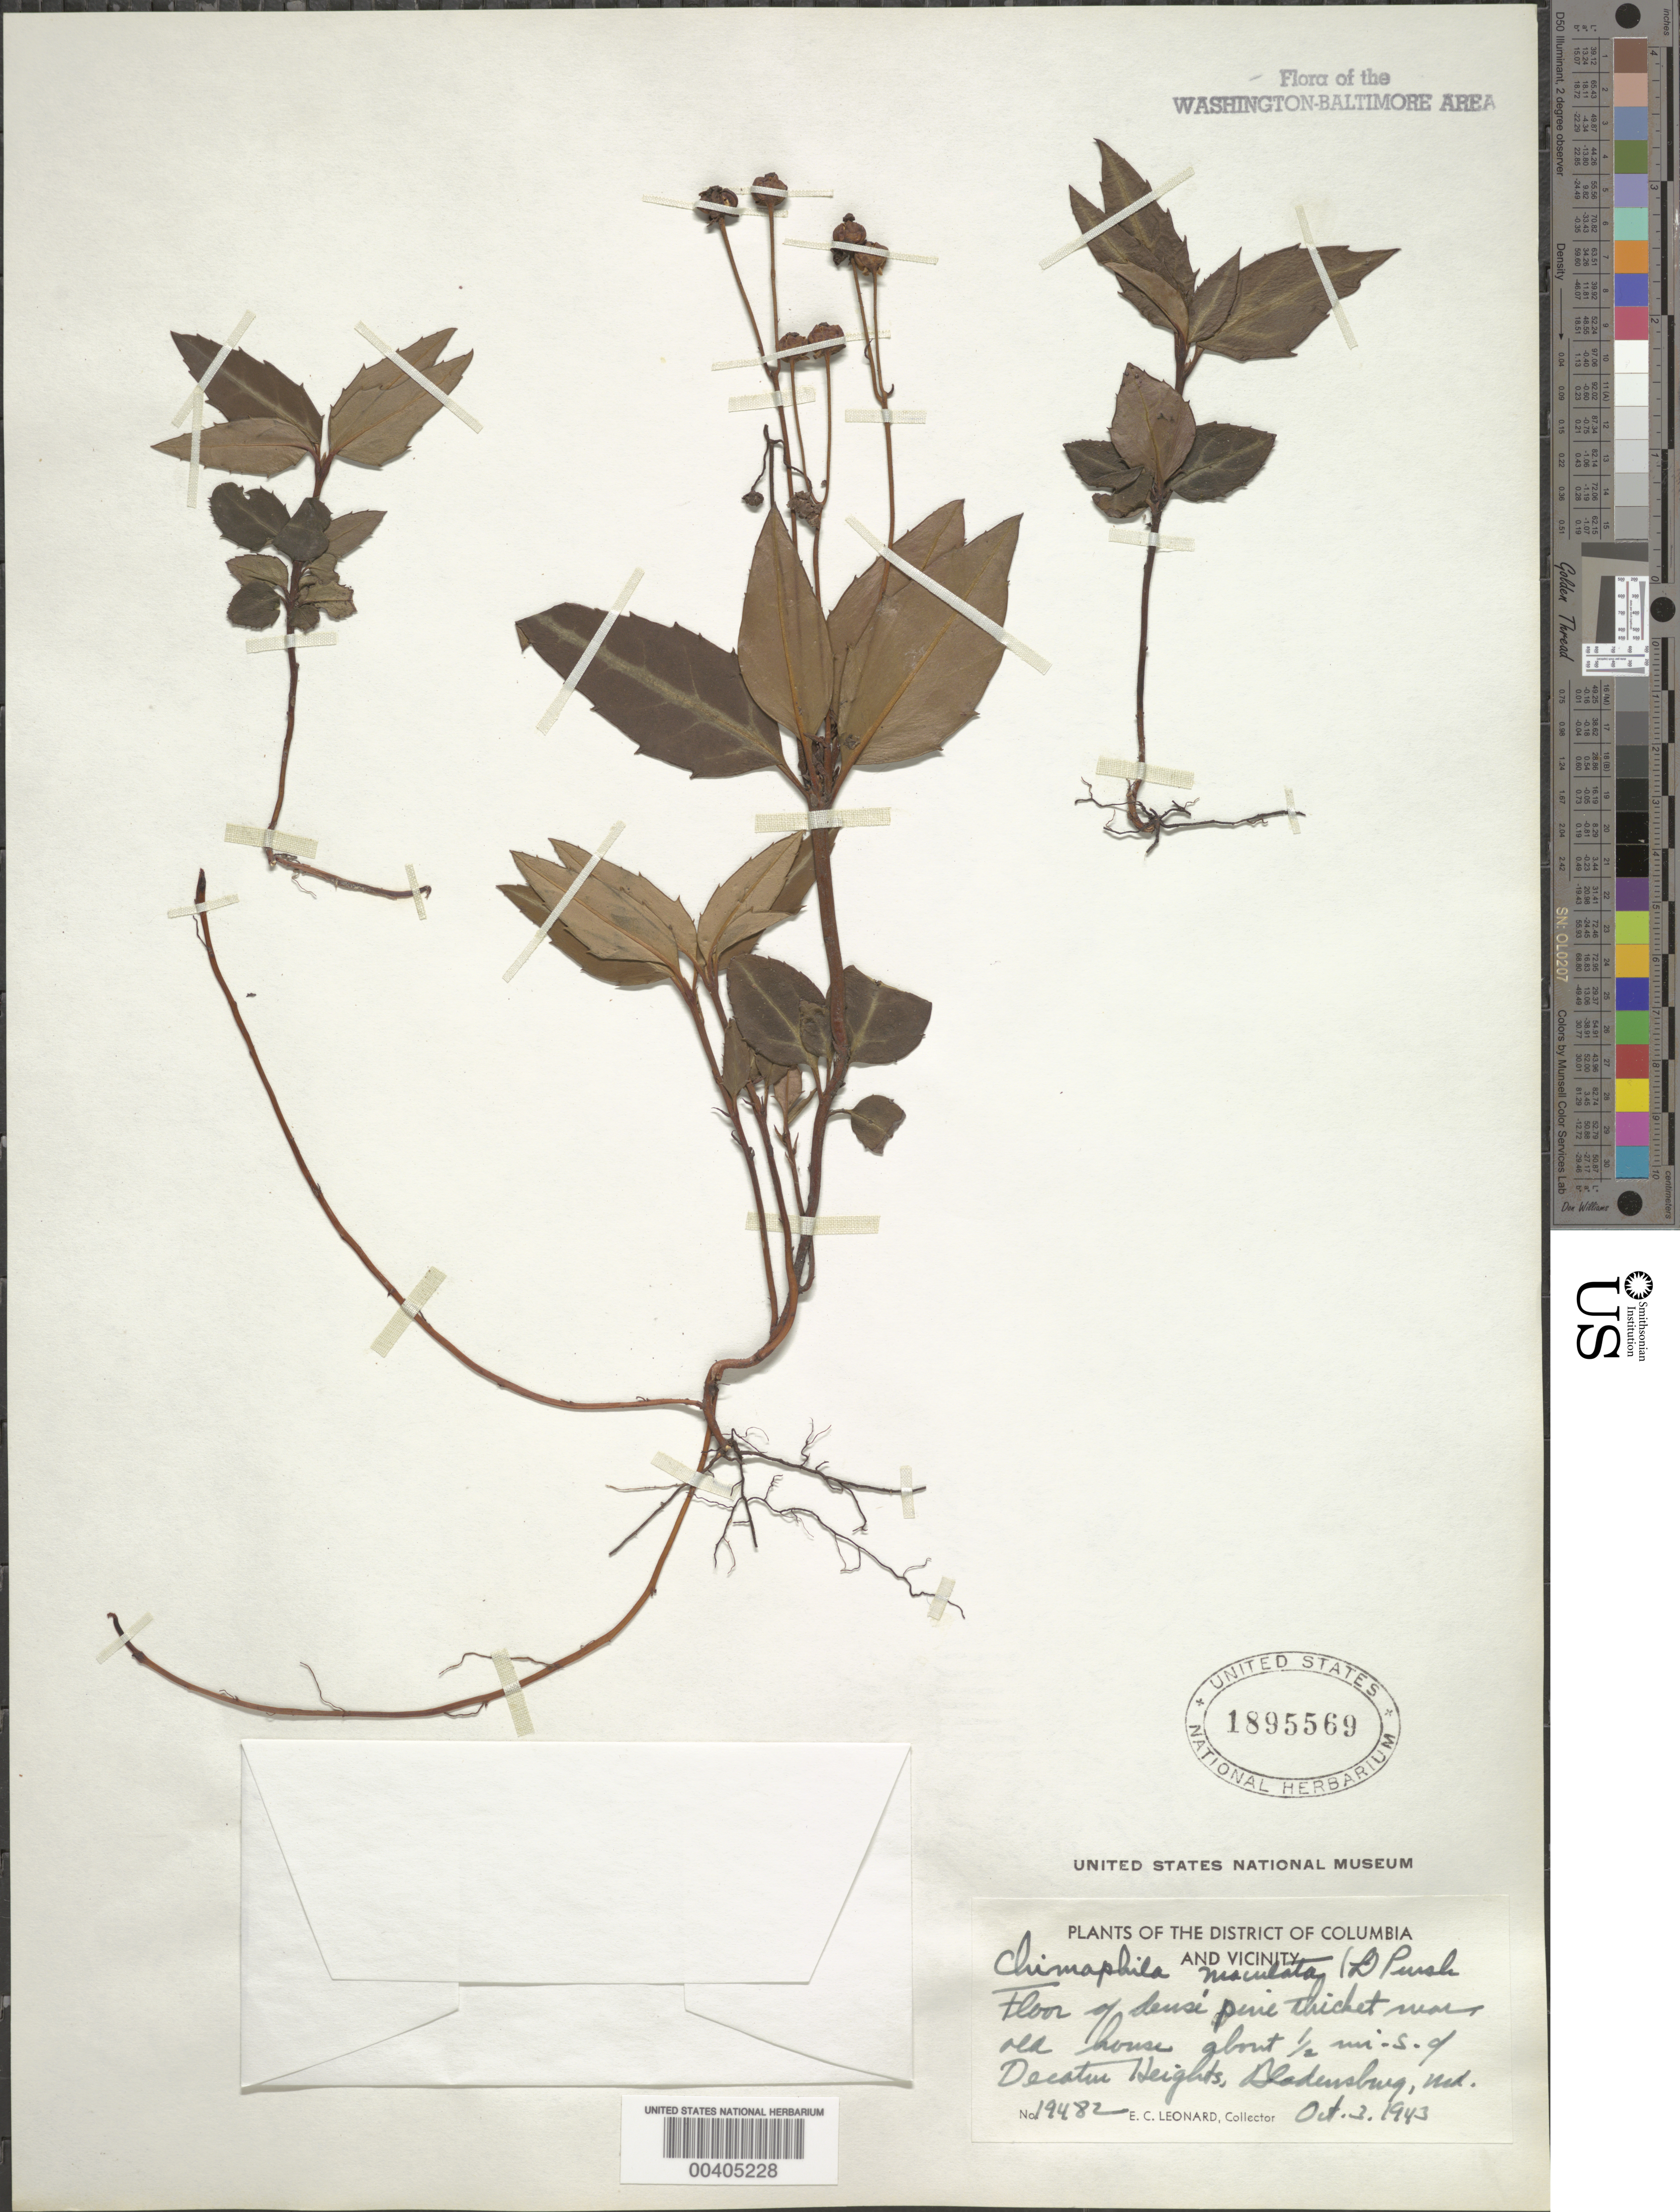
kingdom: Plantae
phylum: Tracheophyta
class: Magnoliopsida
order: Ericales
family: Ericaceae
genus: Chimaphila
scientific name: Chimaphila maculata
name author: (L.) Pursh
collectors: E. C. Leonard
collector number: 19482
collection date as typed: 03 Oct 1943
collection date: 1943-10-03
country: United States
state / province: Maryland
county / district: Prince George's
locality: South of Decatur Heights, Baldensburg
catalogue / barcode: US 1895569